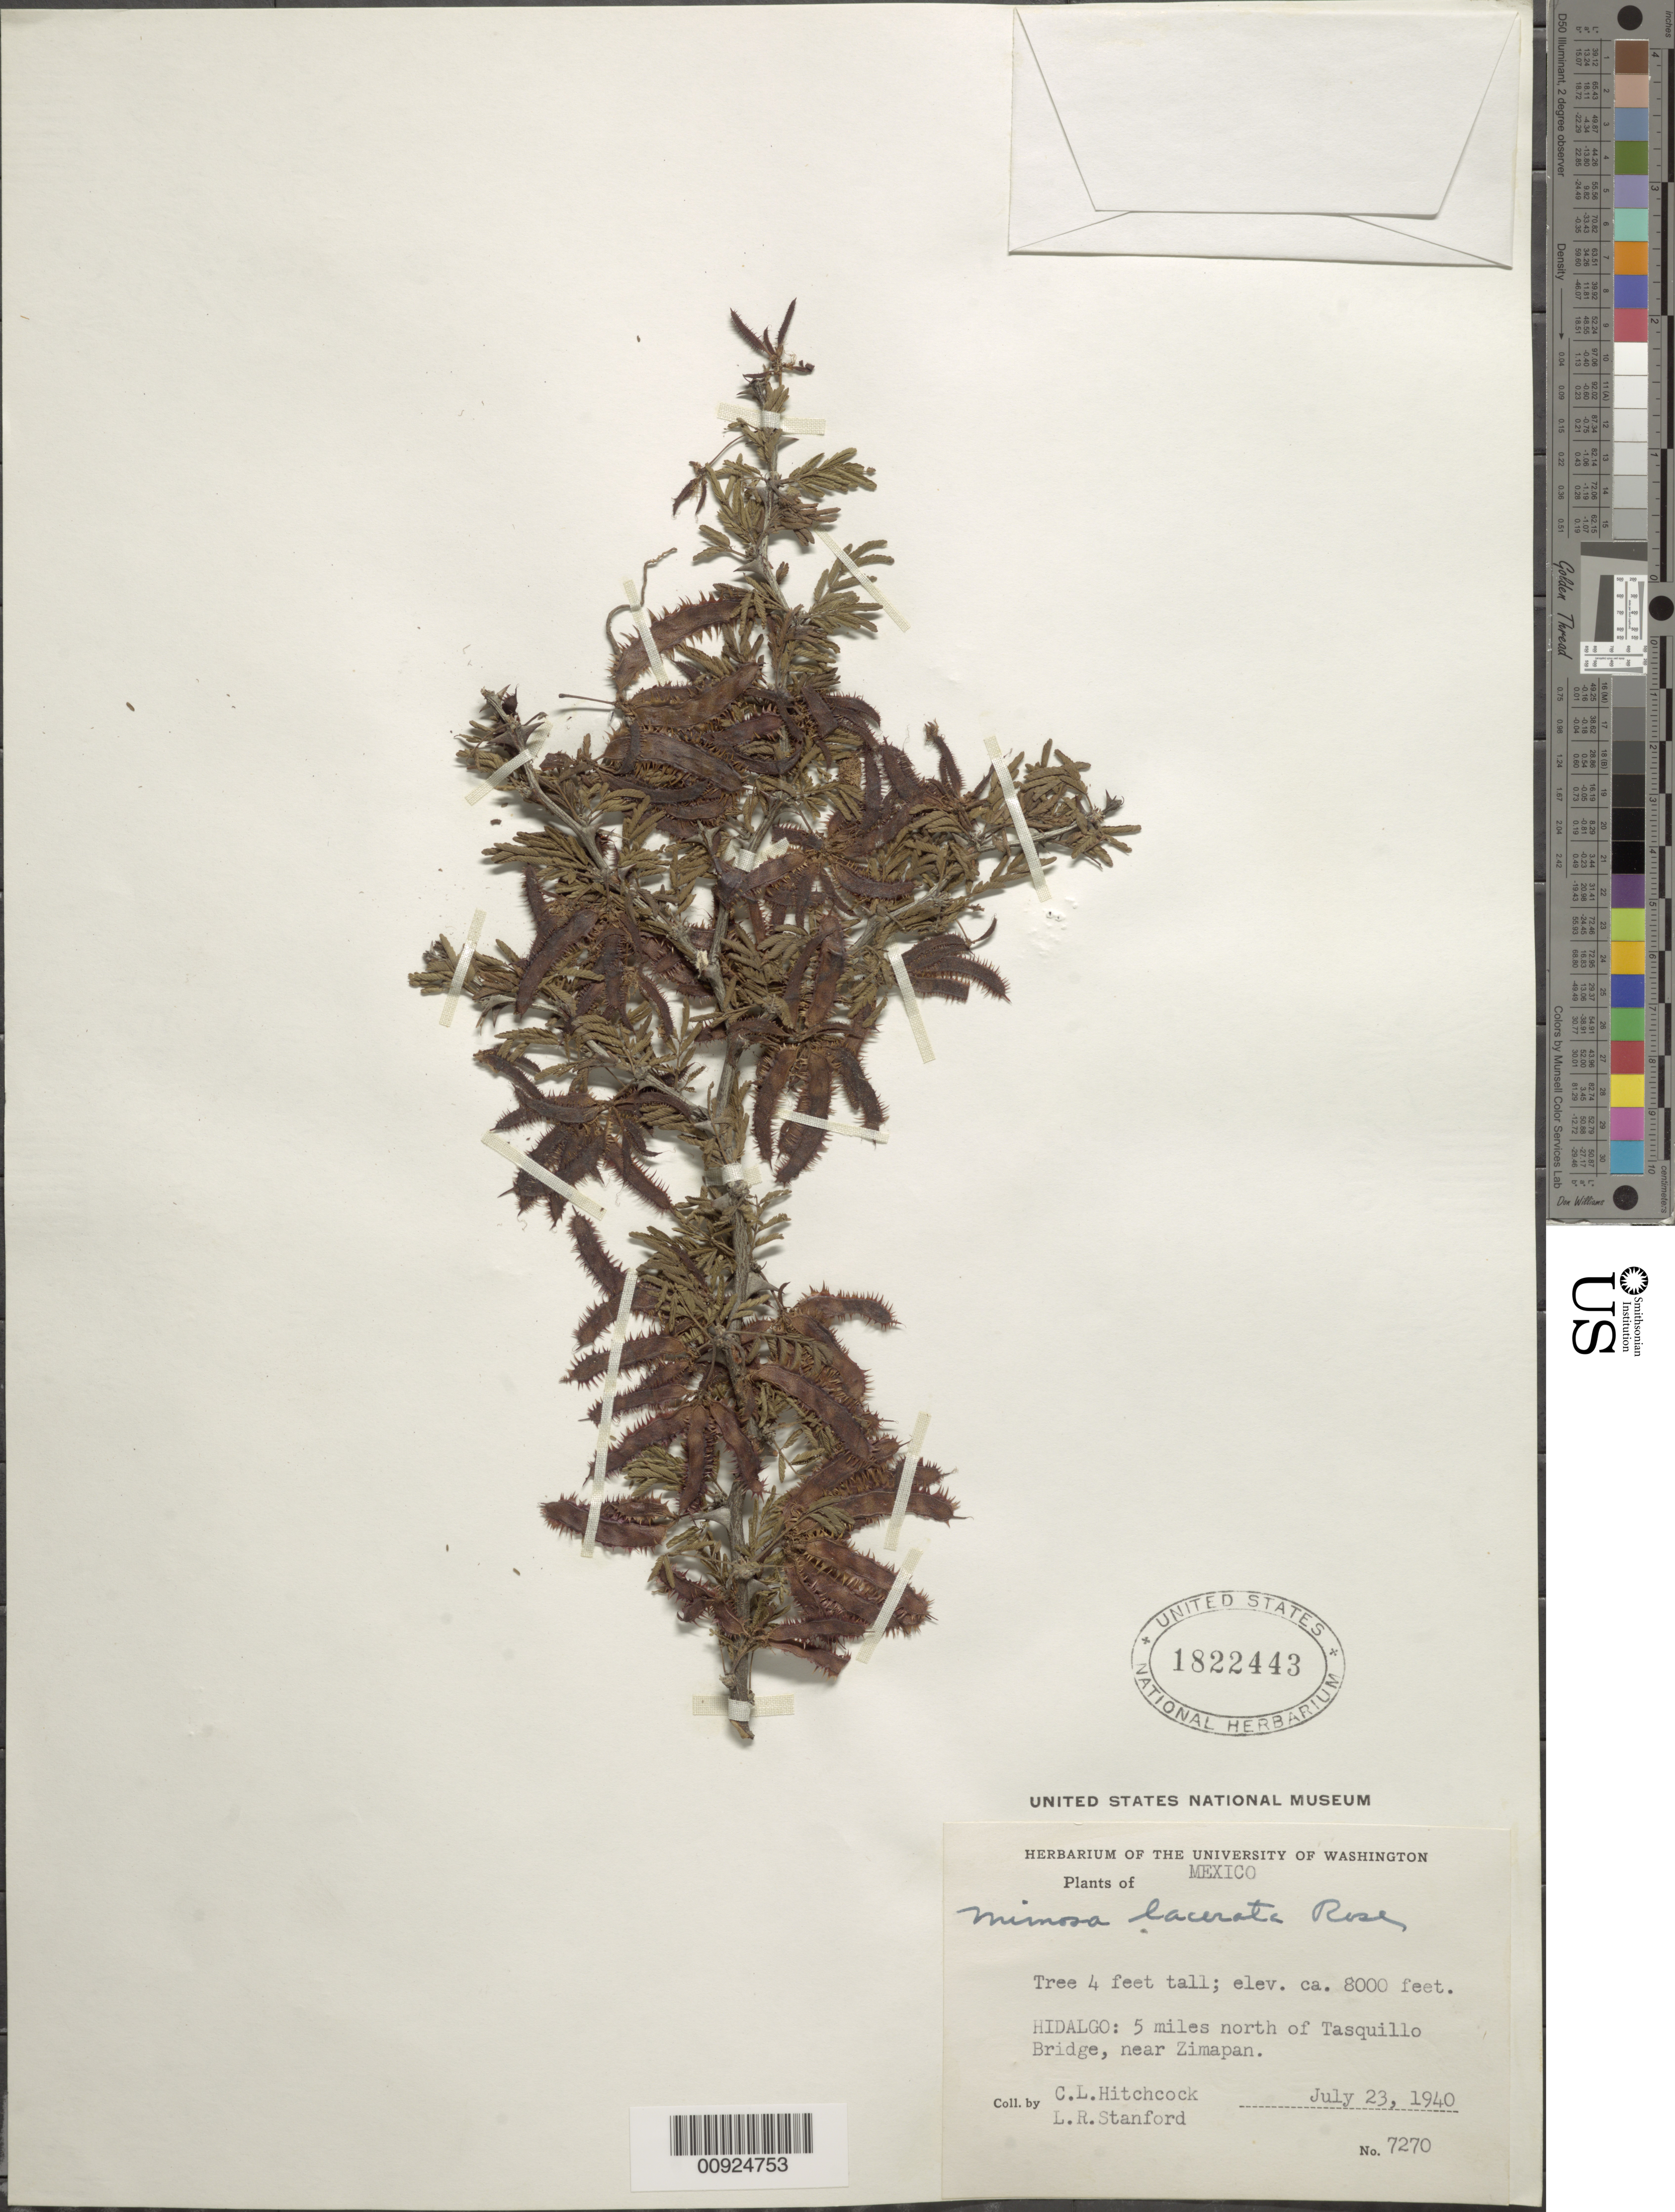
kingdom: Plantae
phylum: Tracheophyta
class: Magnoliopsida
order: Fabales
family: Fabaceae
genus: Mimosa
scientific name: Mimosa lacerata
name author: Rose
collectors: C. L. Hitchcock & L. R. Stanford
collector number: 7270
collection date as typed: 23 Jul 1940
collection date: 1940-07-23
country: Mexico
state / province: Hidalgo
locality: Hidalgo: 5 miles north of Tasquillo Bridge, near Zimapan.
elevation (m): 2438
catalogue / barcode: US 1822443